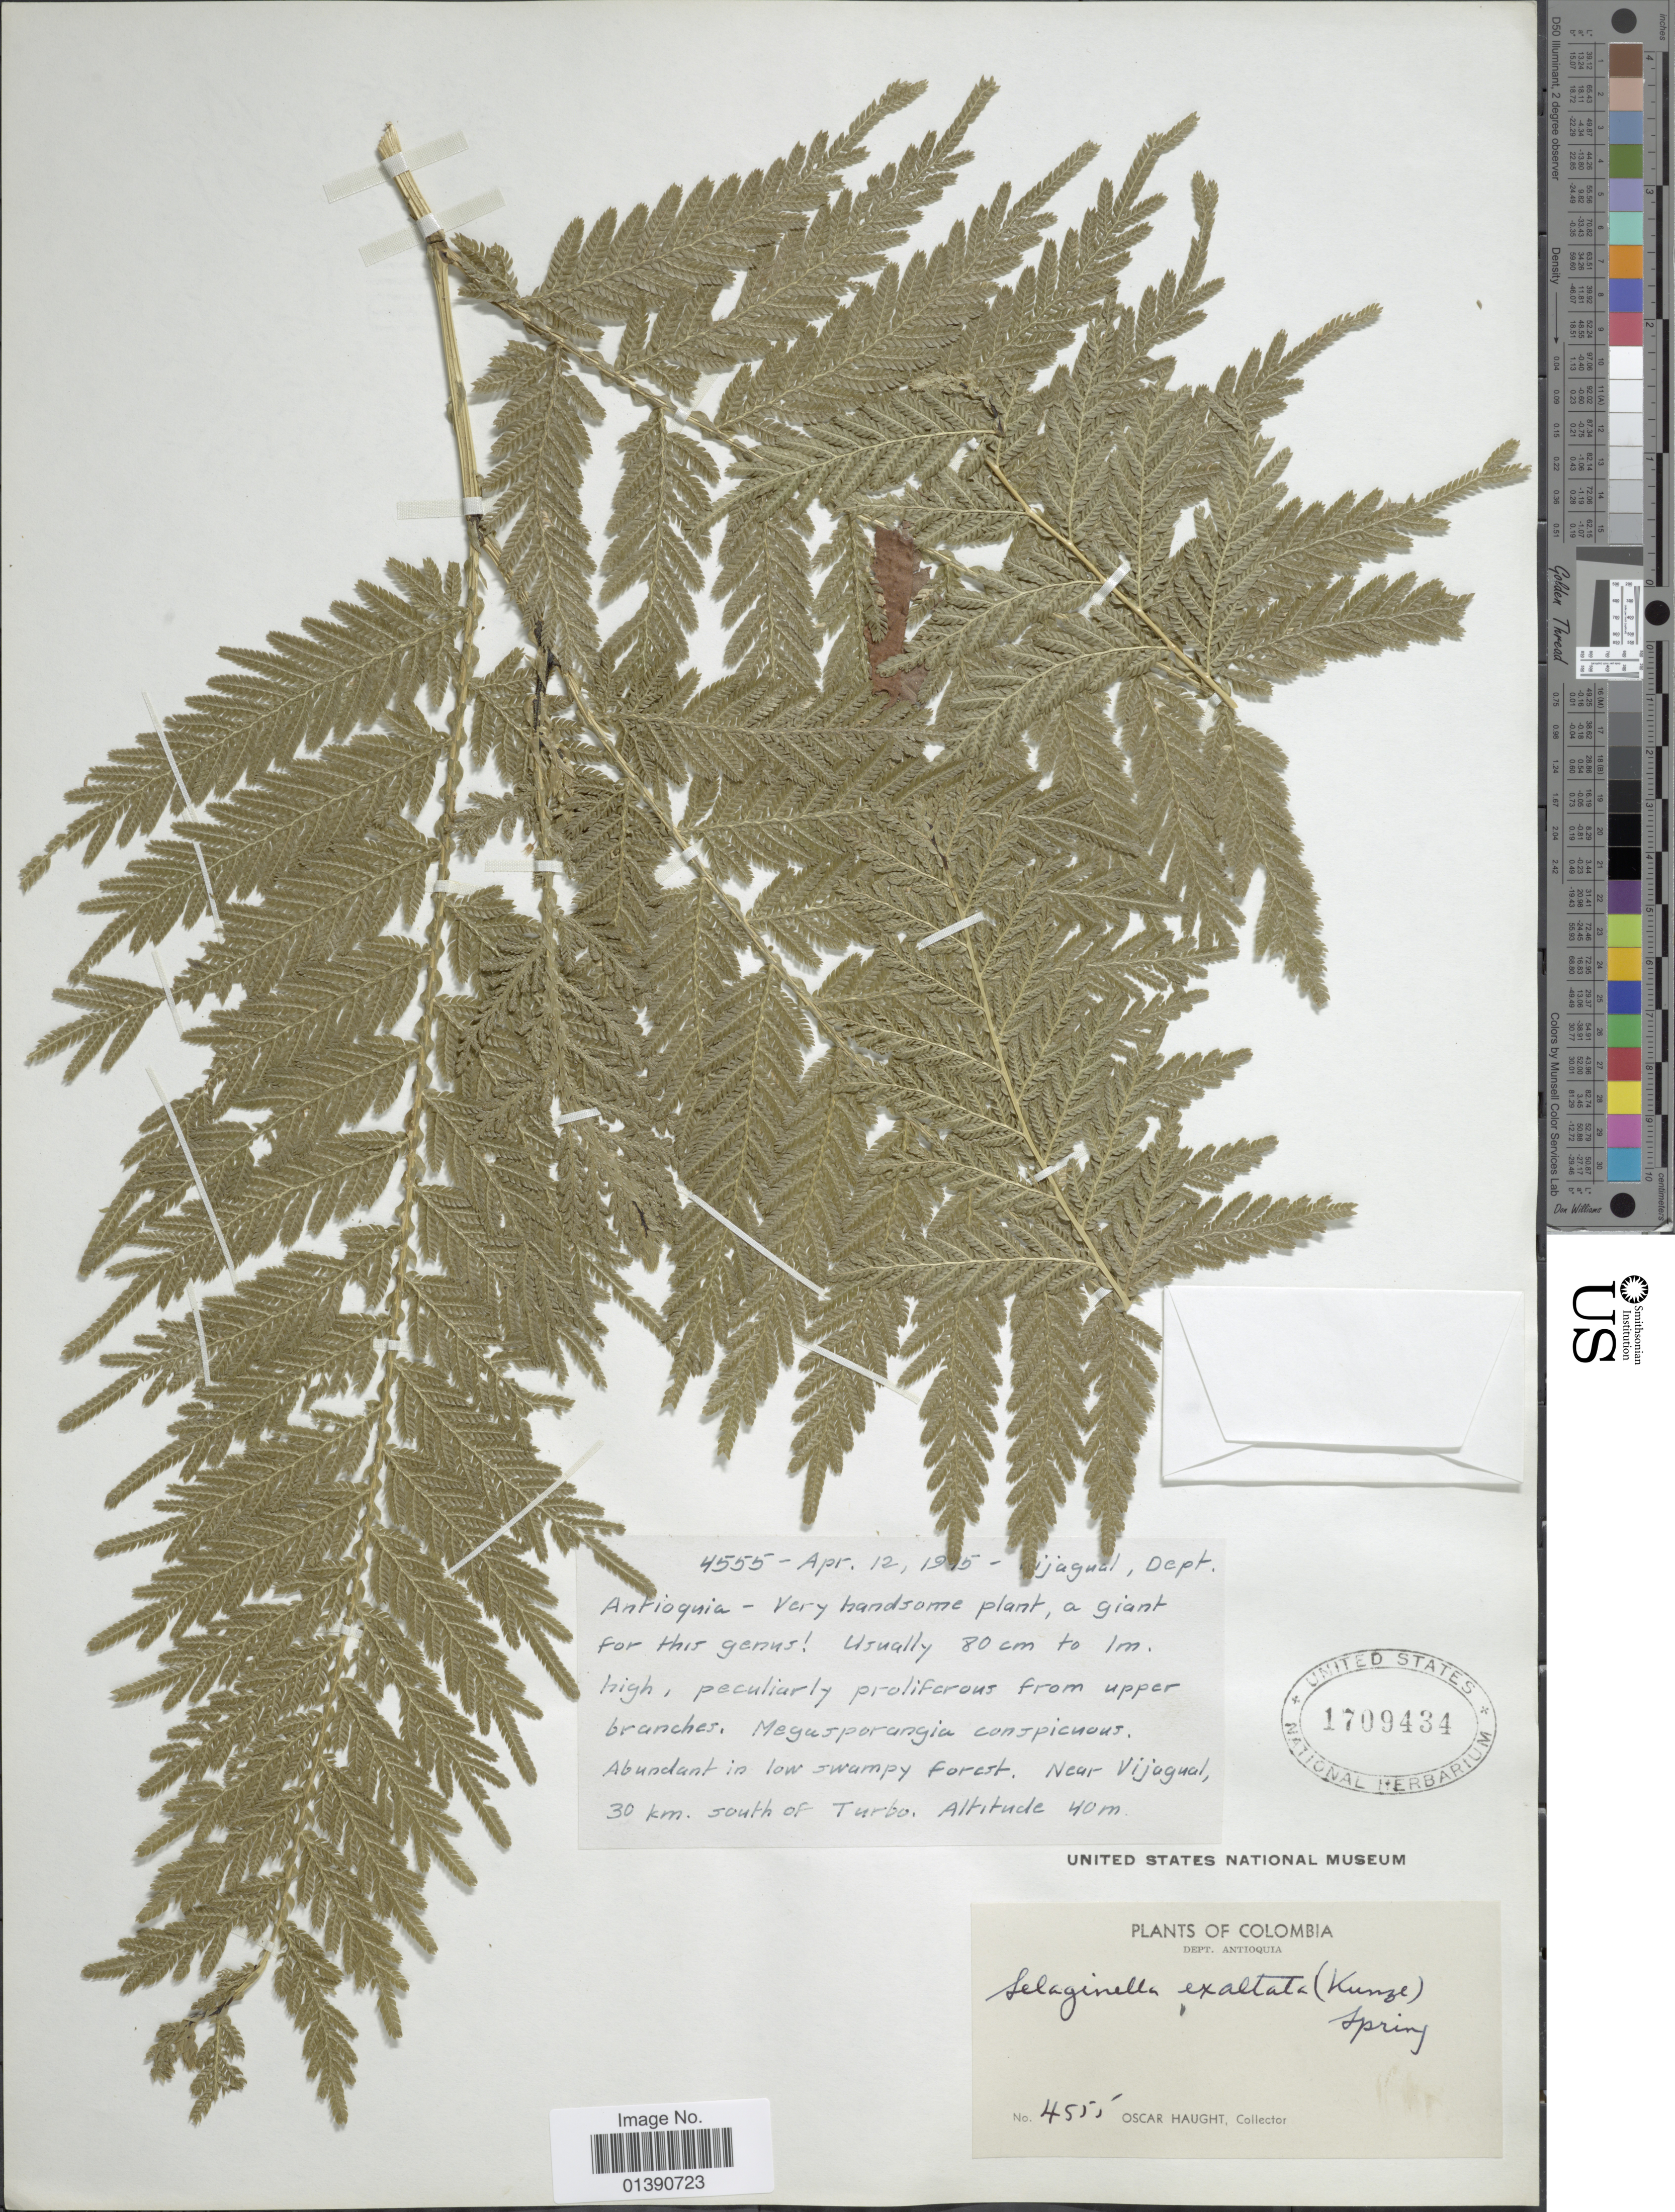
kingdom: Plantae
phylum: Tracheophyta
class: Lycopodiopsida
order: Selaginellales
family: Selaginellaceae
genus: Selaginella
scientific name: Selaginella exaltata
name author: (Kunze) Spring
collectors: O. L. Haught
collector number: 4555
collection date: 1915-04-12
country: Colombia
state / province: Antioquia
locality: Vijagual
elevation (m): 40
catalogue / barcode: US 1709434